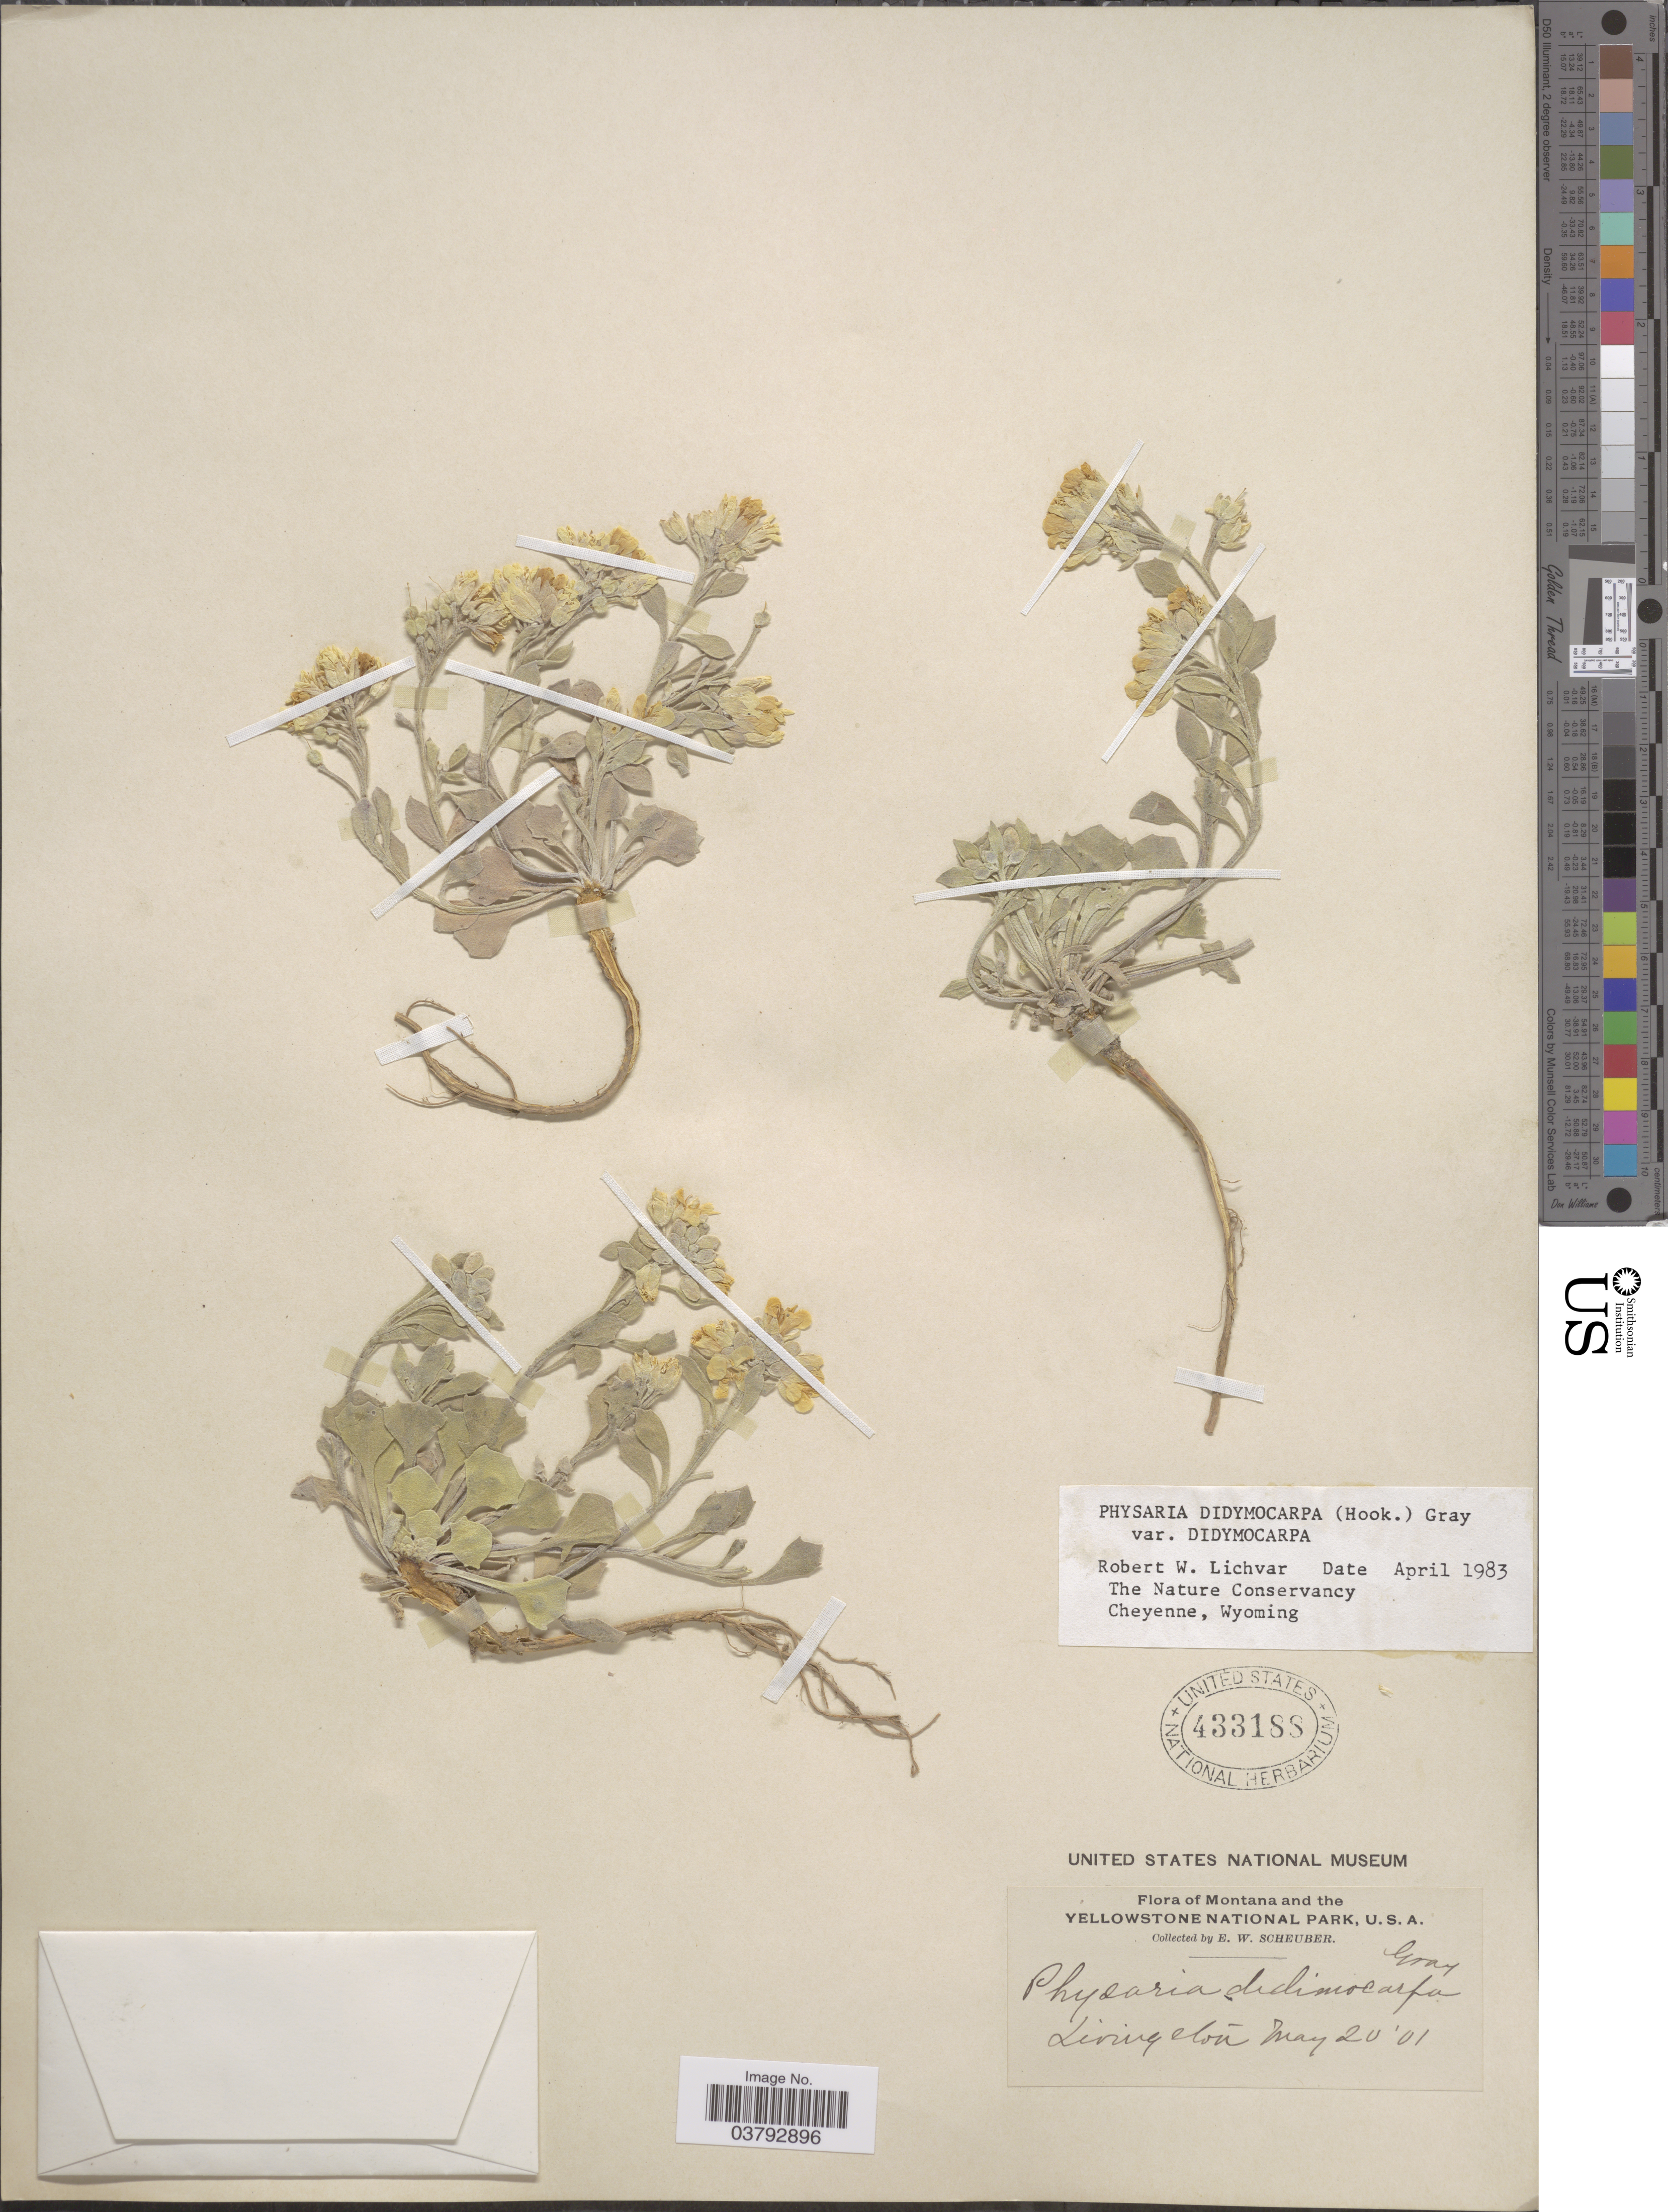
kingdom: Plantae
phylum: Tracheophyta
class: Magnoliopsida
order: Brassicales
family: Brassicaceae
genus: Physaria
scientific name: Physaria didymocarpa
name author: (Hook.) A. Gray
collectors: E. Scheuber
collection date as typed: Transcribed d/m/y: 20/5/1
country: United States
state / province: Montana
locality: Livingston.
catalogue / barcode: US 433188